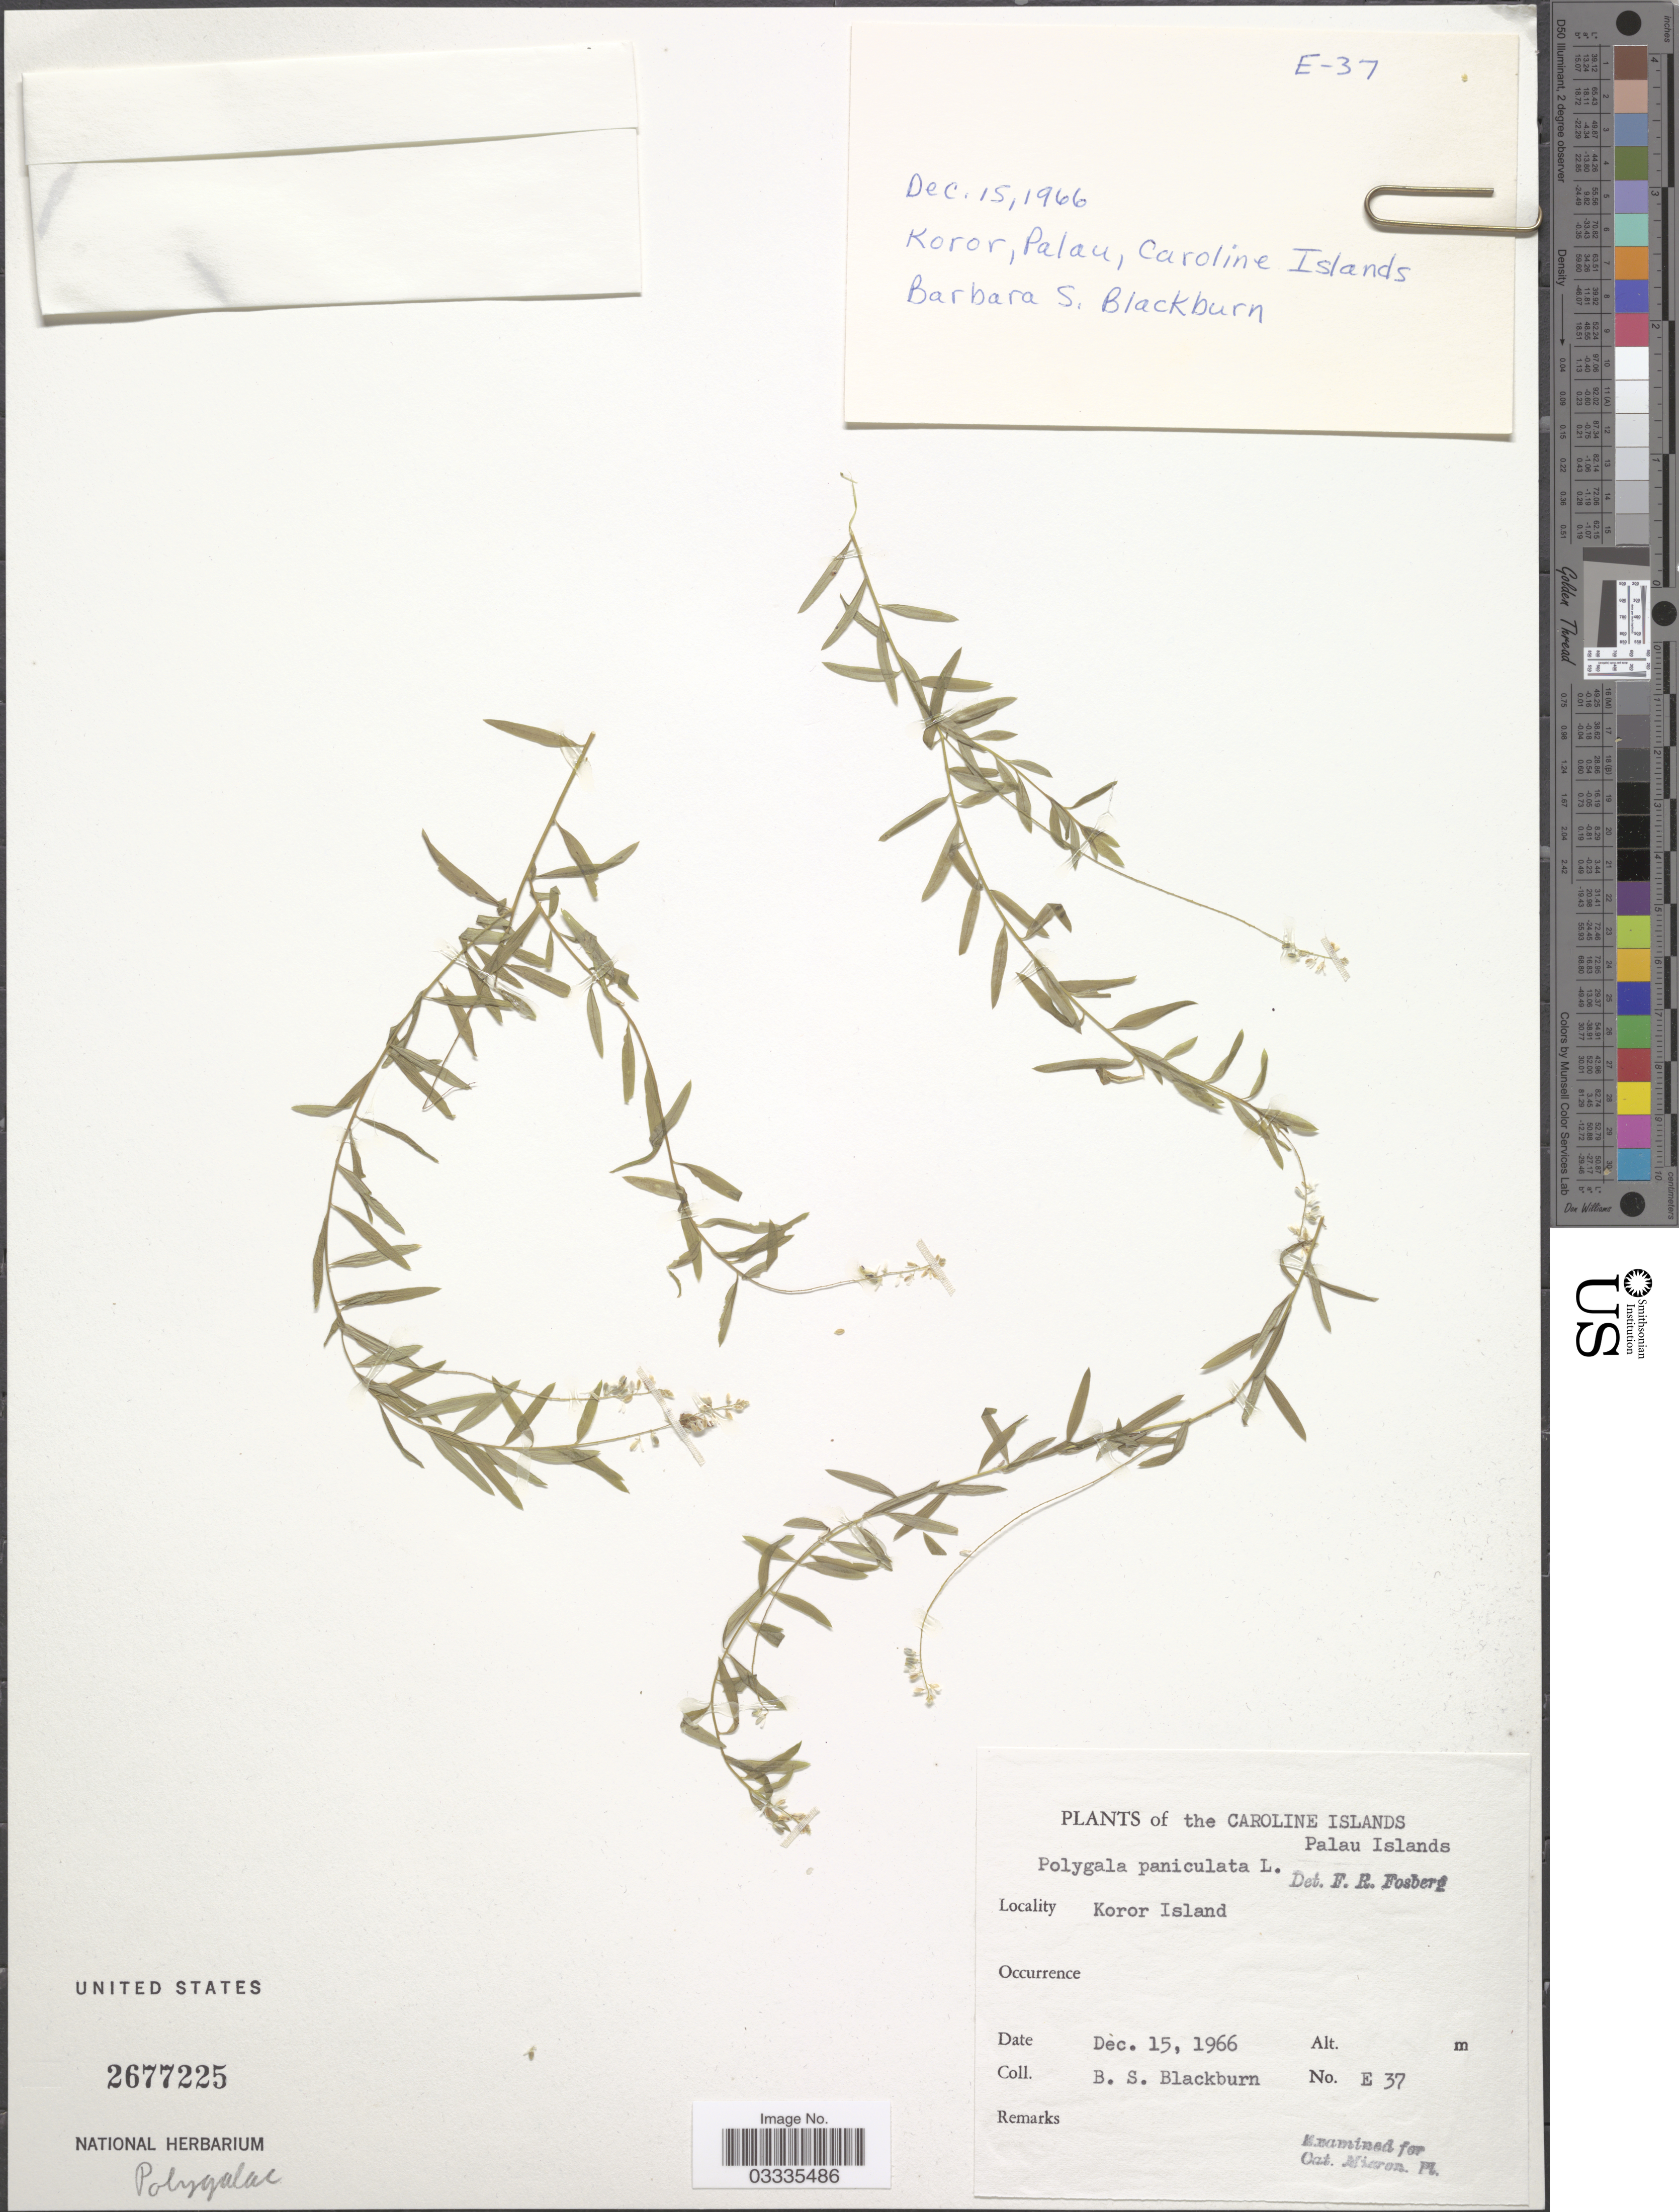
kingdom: Plantae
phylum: Tracheophyta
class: Magnoliopsida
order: Fabales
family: Polygalaceae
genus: Polygala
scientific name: Polygala paniculata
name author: L.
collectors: B. S. Blackburn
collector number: E37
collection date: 1966-12-15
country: Palau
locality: The Caroline Islands. Palau Islands. Koror Island.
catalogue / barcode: US 2677225